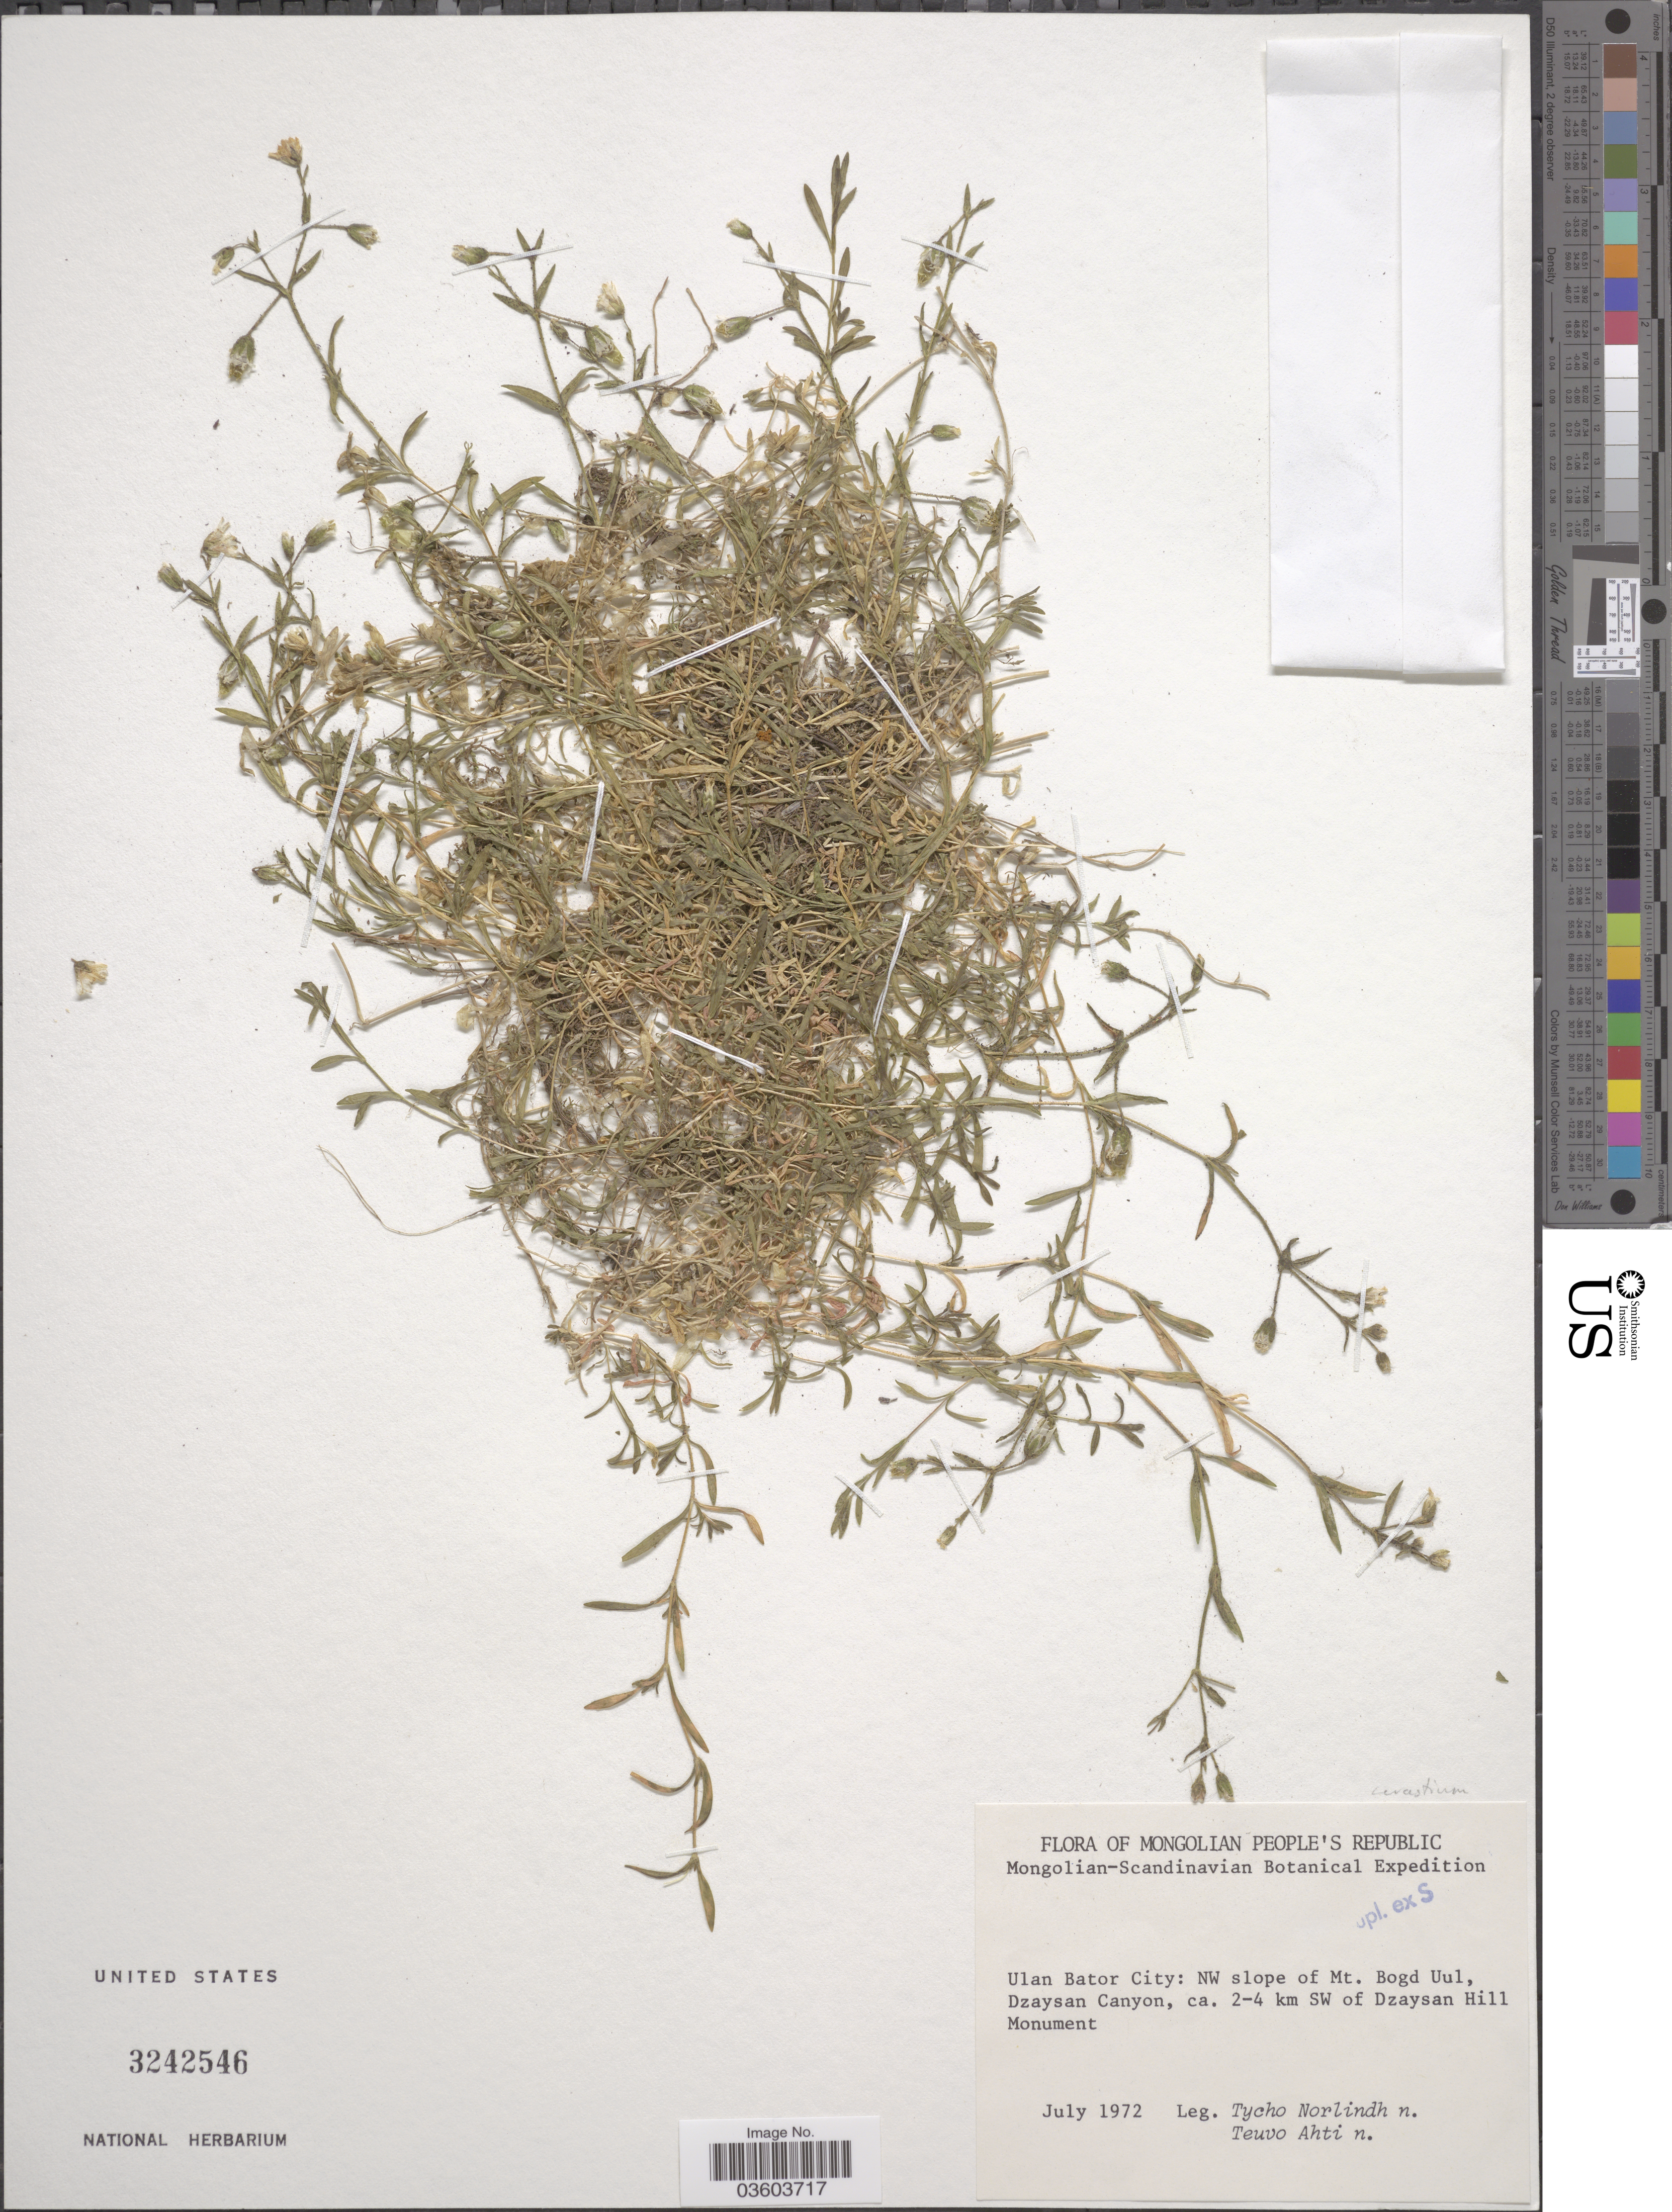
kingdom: Plantae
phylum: Tracheophyta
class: Magnoliopsida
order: Caryophyllales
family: Caryophyllaceae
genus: Cerastium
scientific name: Cerastium sp.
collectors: N. T. Norlindh & T. T. Ahti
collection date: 1972-07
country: Mongolia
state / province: Ulanbaatar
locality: Mongolian People's Republic. Ulan Bator City: NW slope of Mt. Bogd Uul, Dzaysan Canyon, ca. 2-4 km SW of Dzaysan Hill Monument.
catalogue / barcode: US 3242546